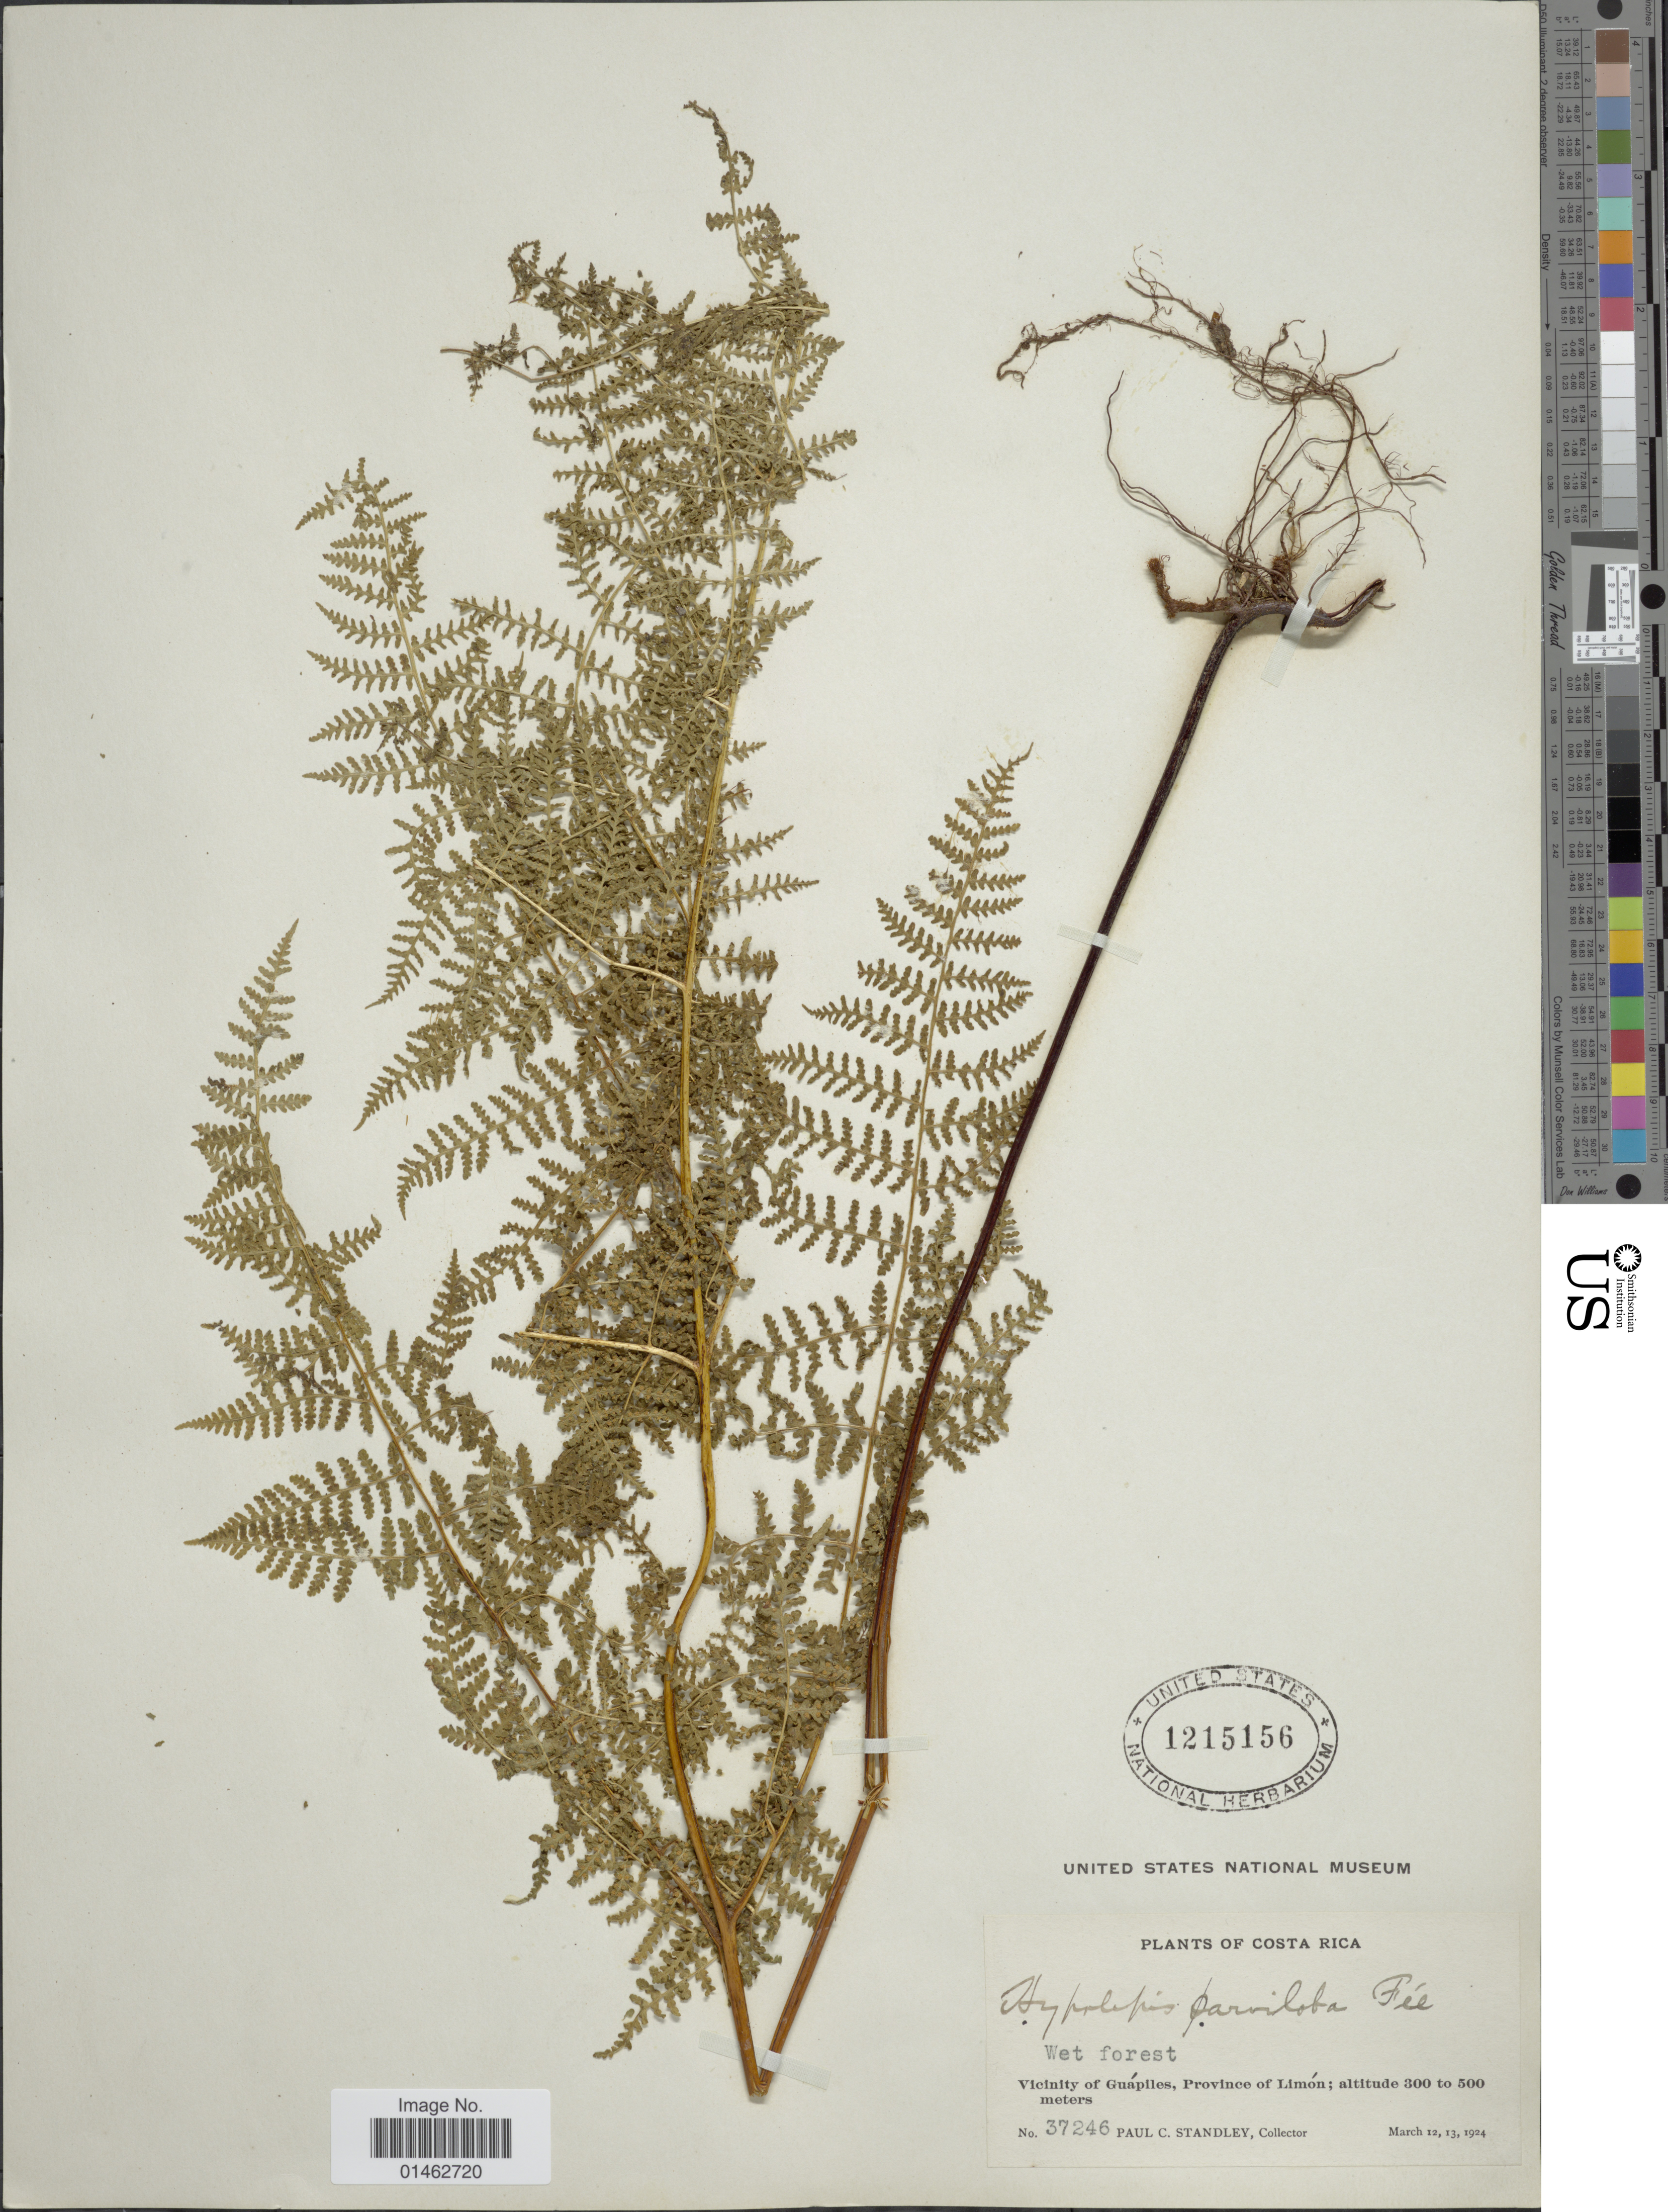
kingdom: Plantae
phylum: Tracheophyta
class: Polypodiopsida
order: Polypodiales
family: Dennstaedtiaceae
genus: Hypolepis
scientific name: Hypolepis hostilis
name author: (Kunze) C. Presl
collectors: P. C. Standley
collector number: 37246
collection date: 1924-03-12/1924-03-13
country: Costa Rica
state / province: Limón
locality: Vicinity of Guápiles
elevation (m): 300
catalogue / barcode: US 1215156